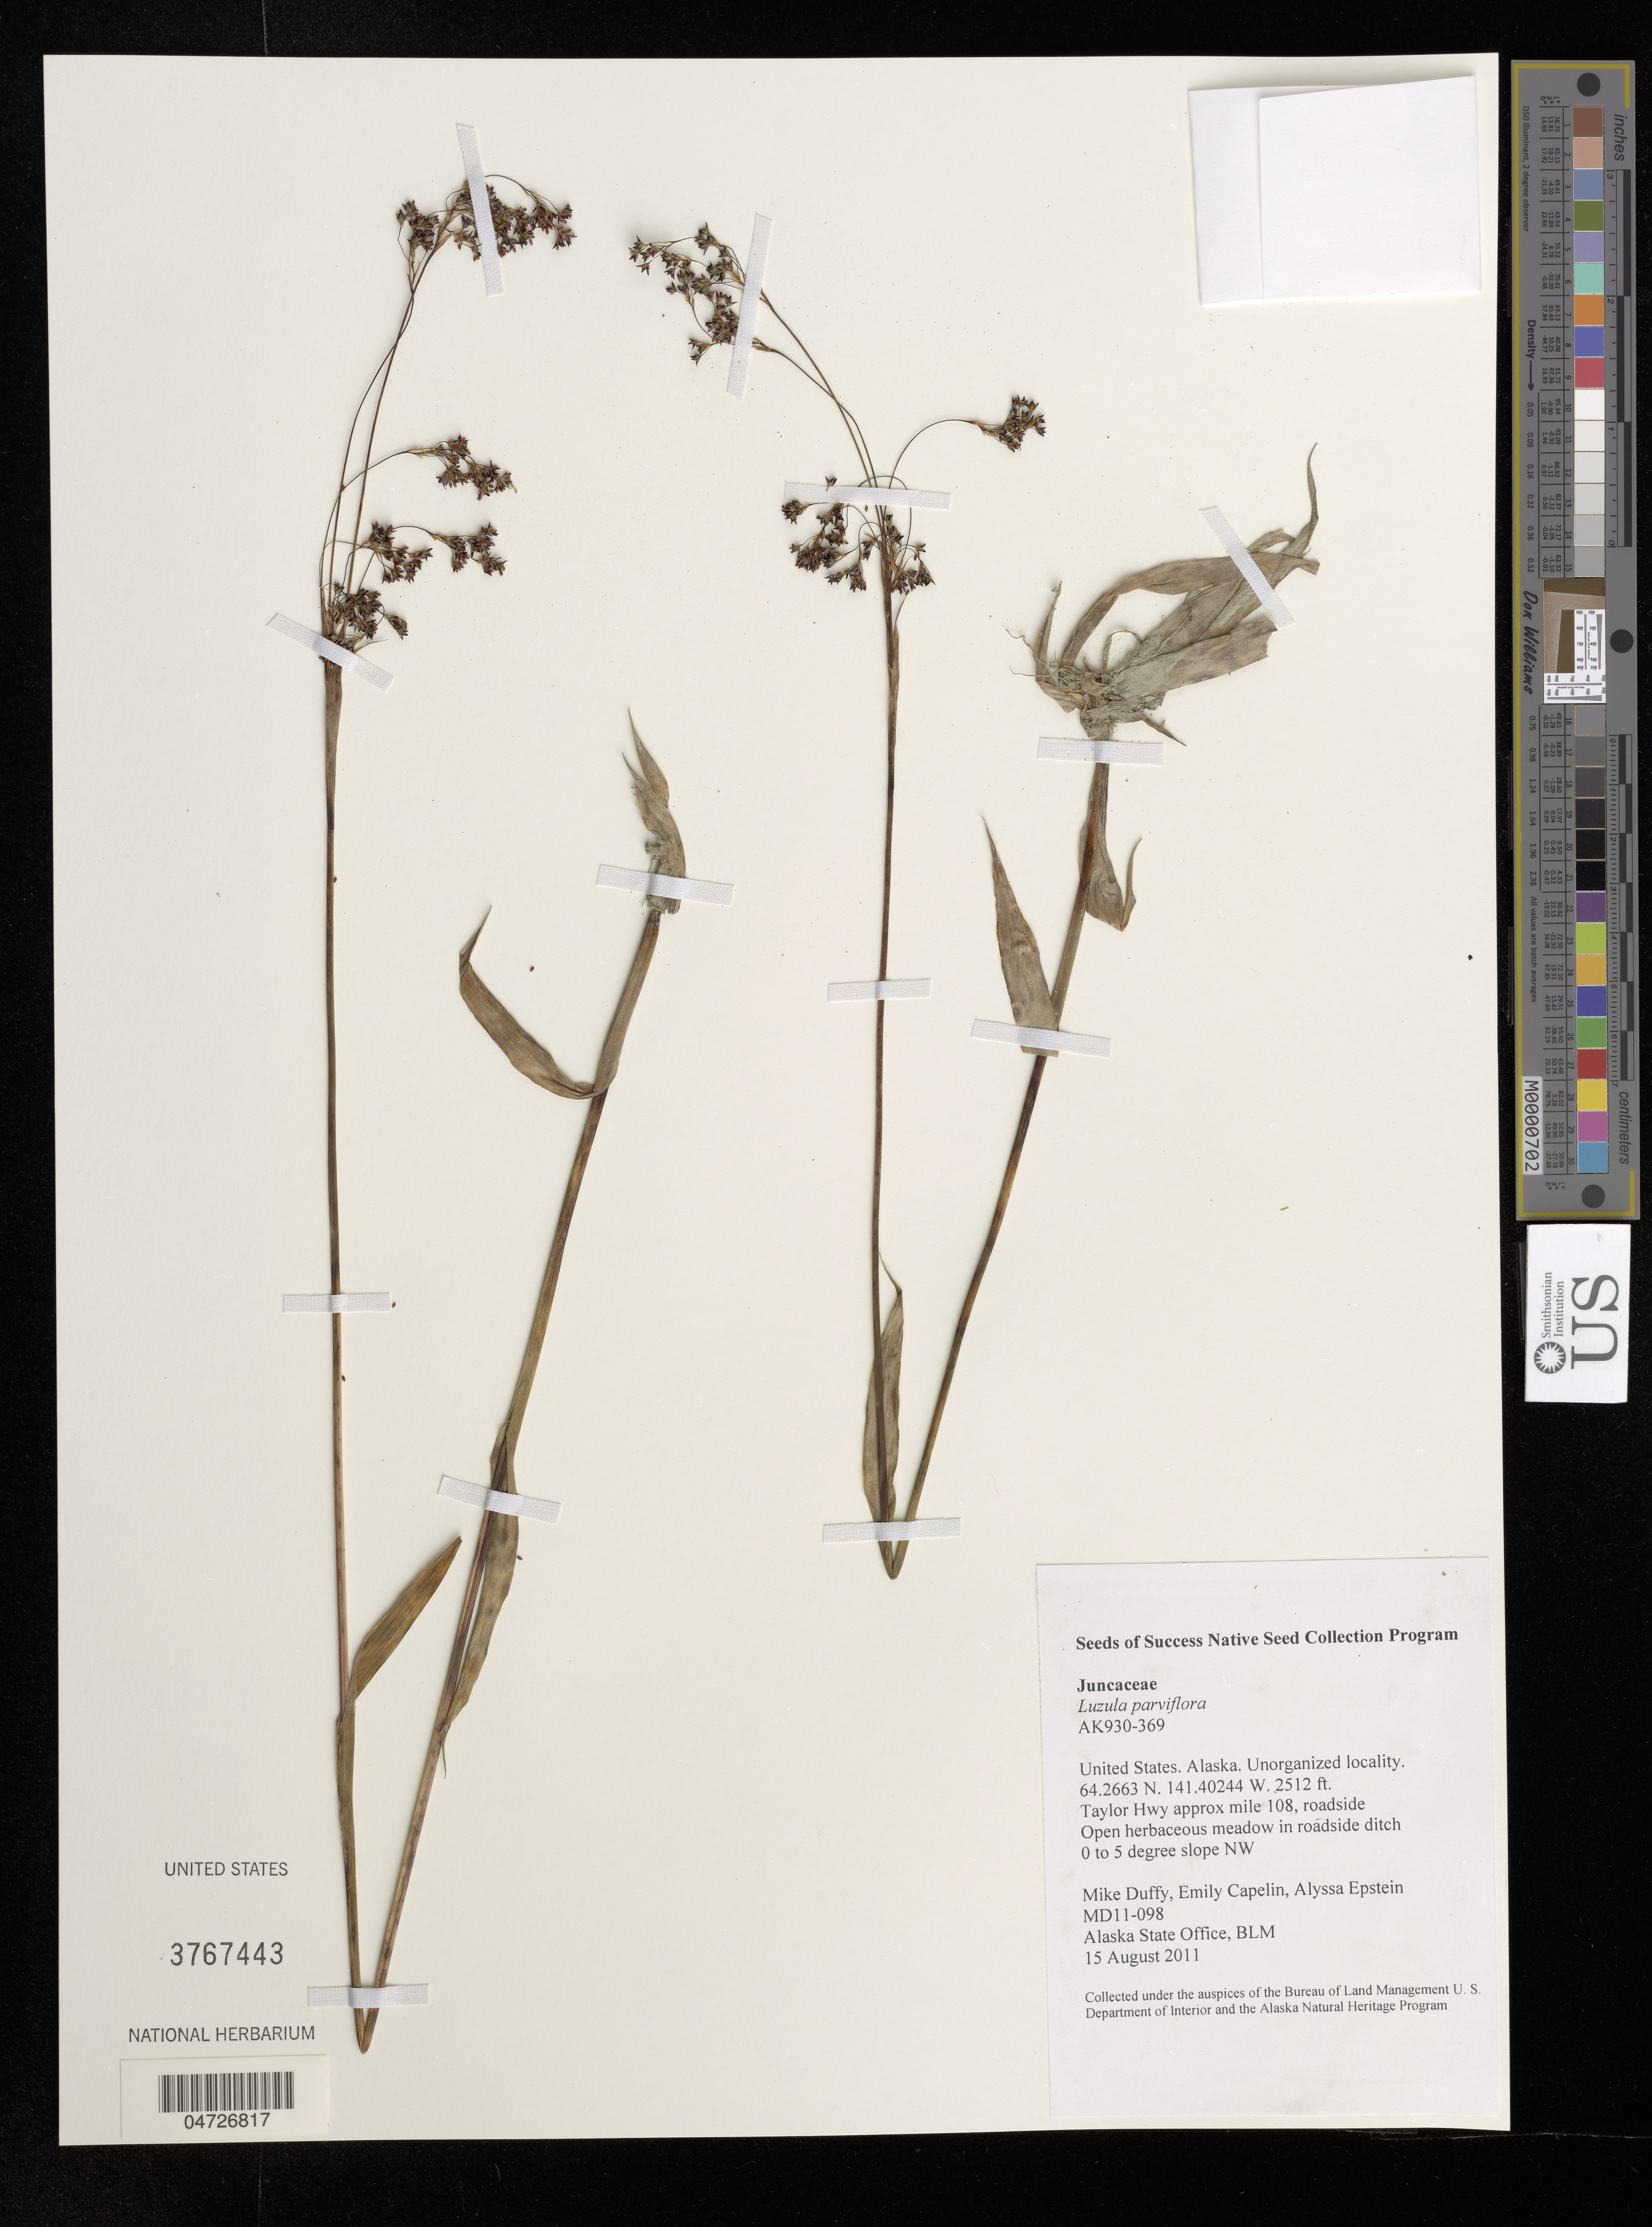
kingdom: Plantae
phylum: Tracheophyta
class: Liliopsida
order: Poales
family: Juncaceae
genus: Luzula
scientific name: Luzula parviflora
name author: (Ehrh.) Desv.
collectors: M. Duffy, E. Capelin & A. Epstein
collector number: MD11-098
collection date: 2011-08-15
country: United States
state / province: Alaska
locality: Unorganized locality. Taylor Hwy approx mile 108, roadside.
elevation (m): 766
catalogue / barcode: US 3767443